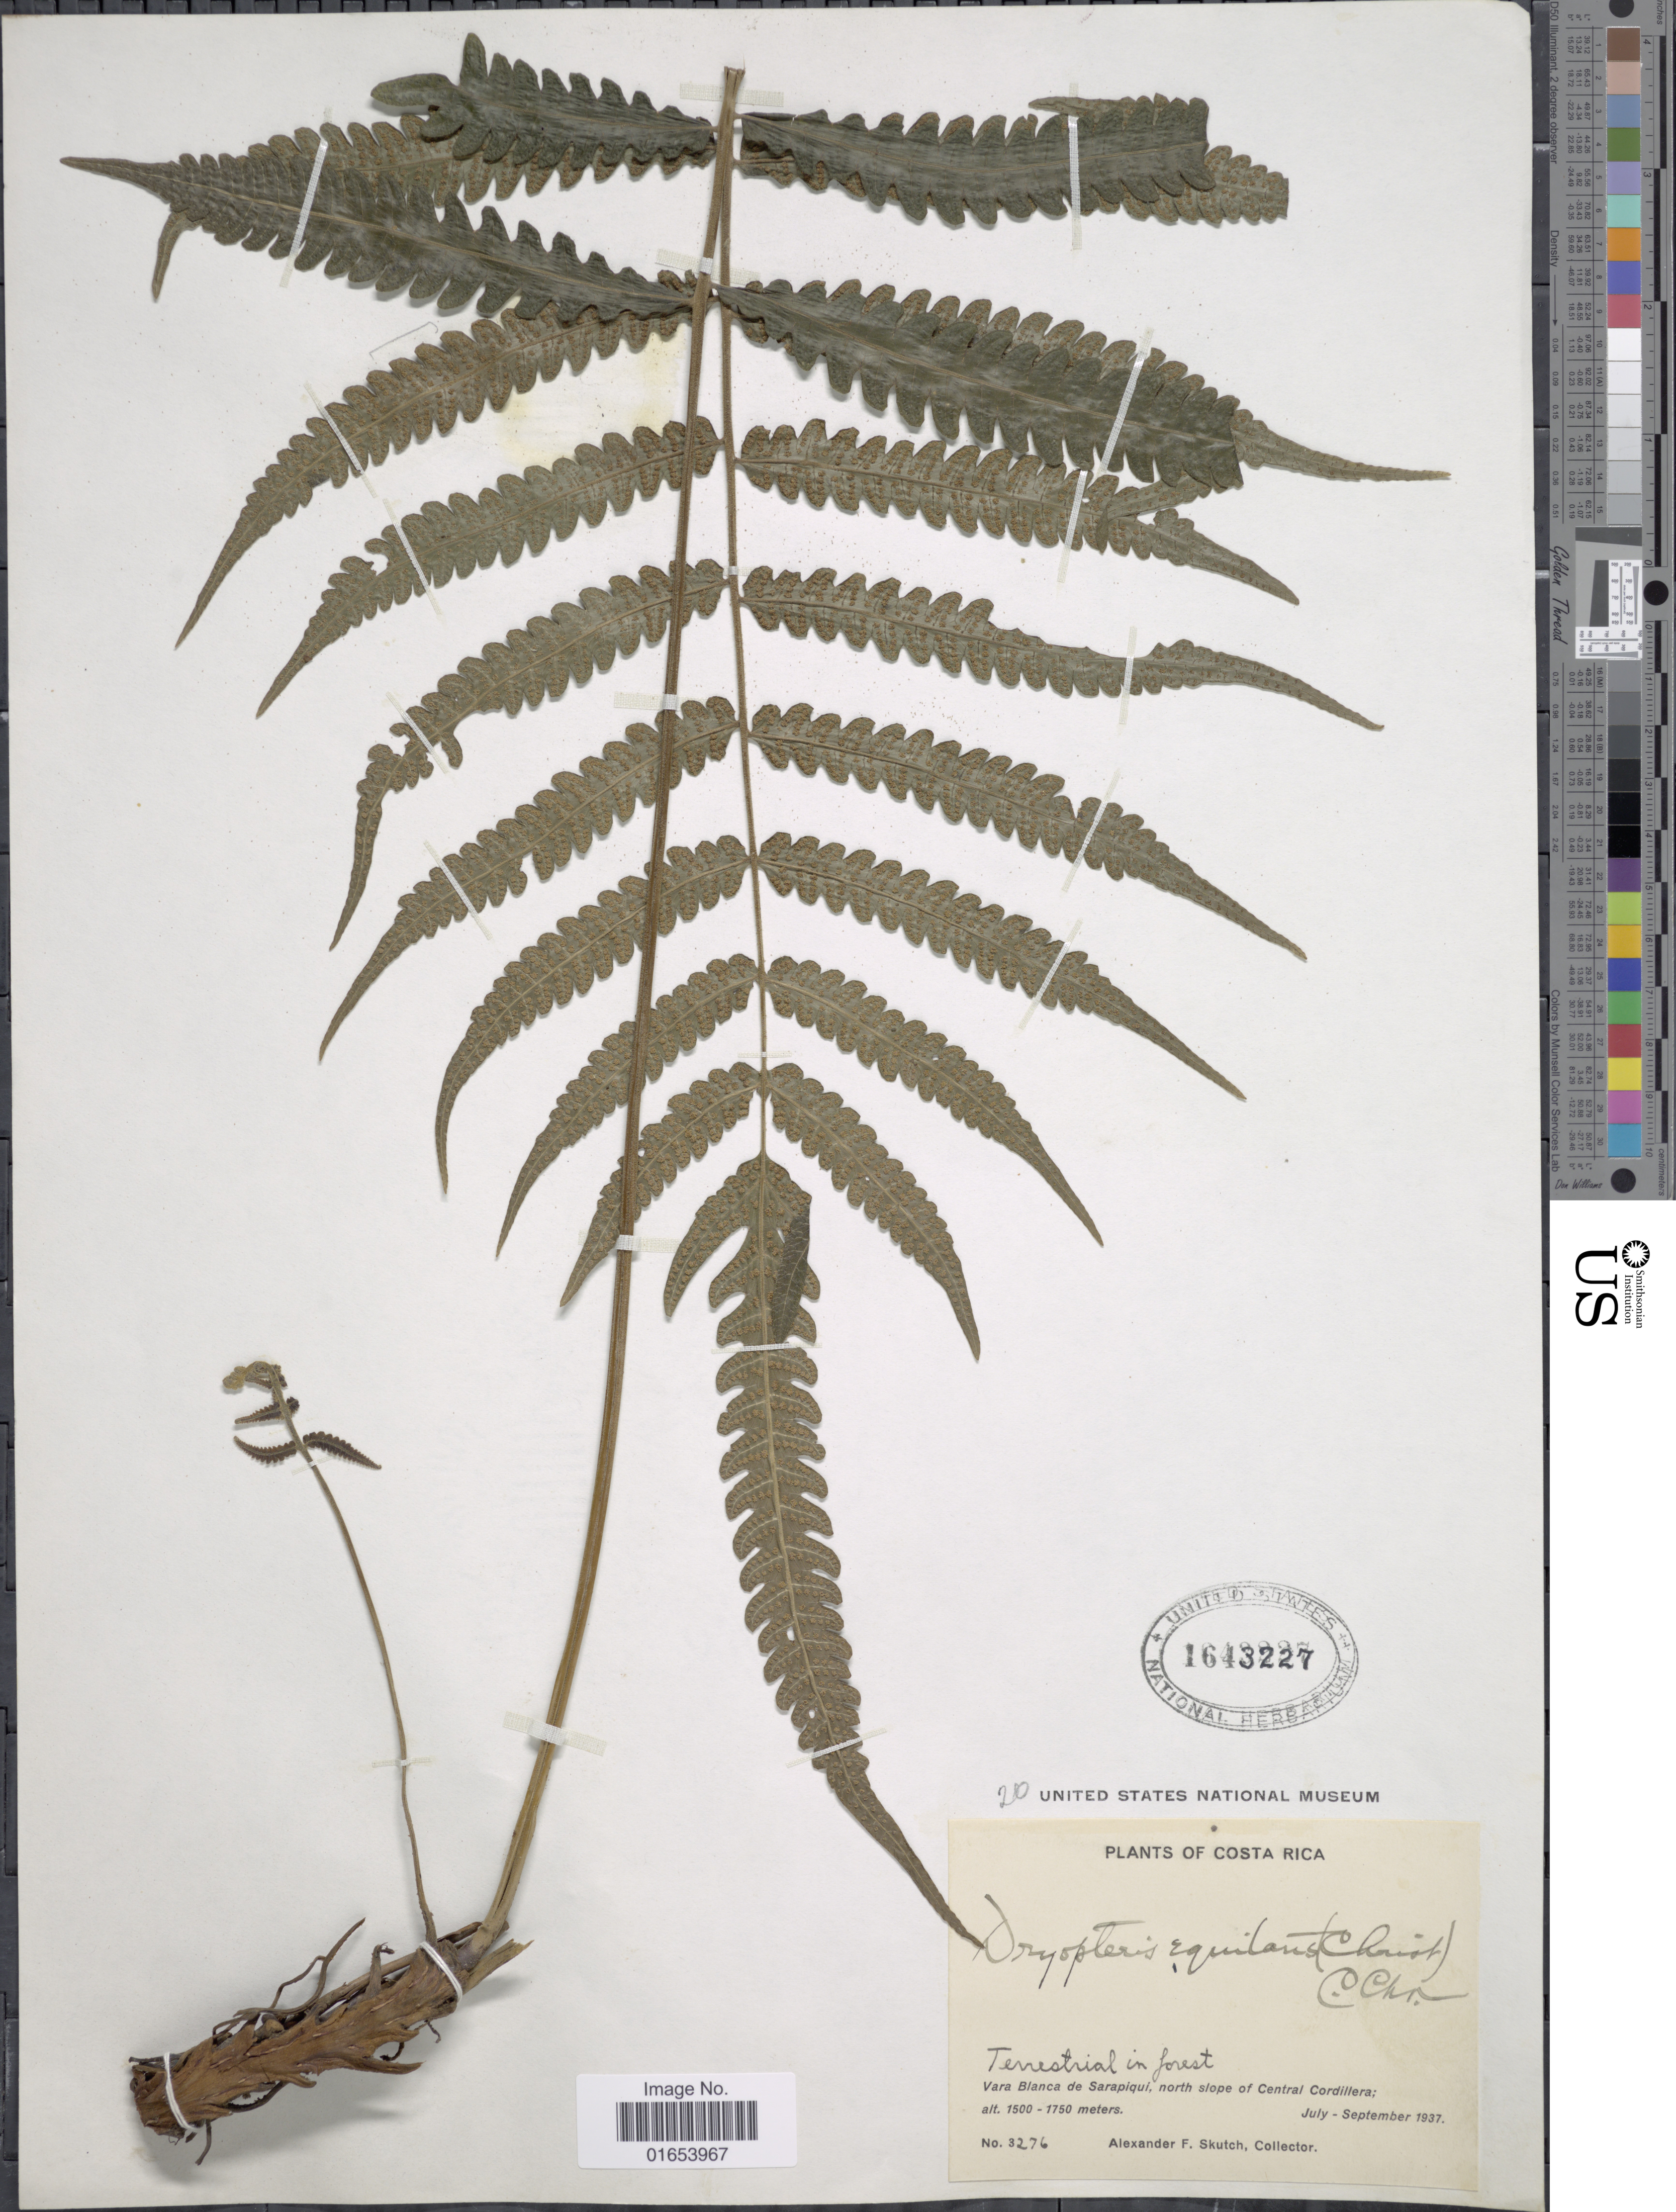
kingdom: Plantae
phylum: Tracheophyta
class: Polypodiopsida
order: Polypodiales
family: Thelypteridaceae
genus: Goniopteris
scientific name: Goniopteris equitans (Christ) comb. nov., ined 2015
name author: (Christ)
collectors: A. F. Skutch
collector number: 3276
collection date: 1937-07/1937-09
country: Costa Rica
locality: Vara Blanca de Sarapiqui, north slope of Central Cordillera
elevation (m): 1500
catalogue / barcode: US 1643227